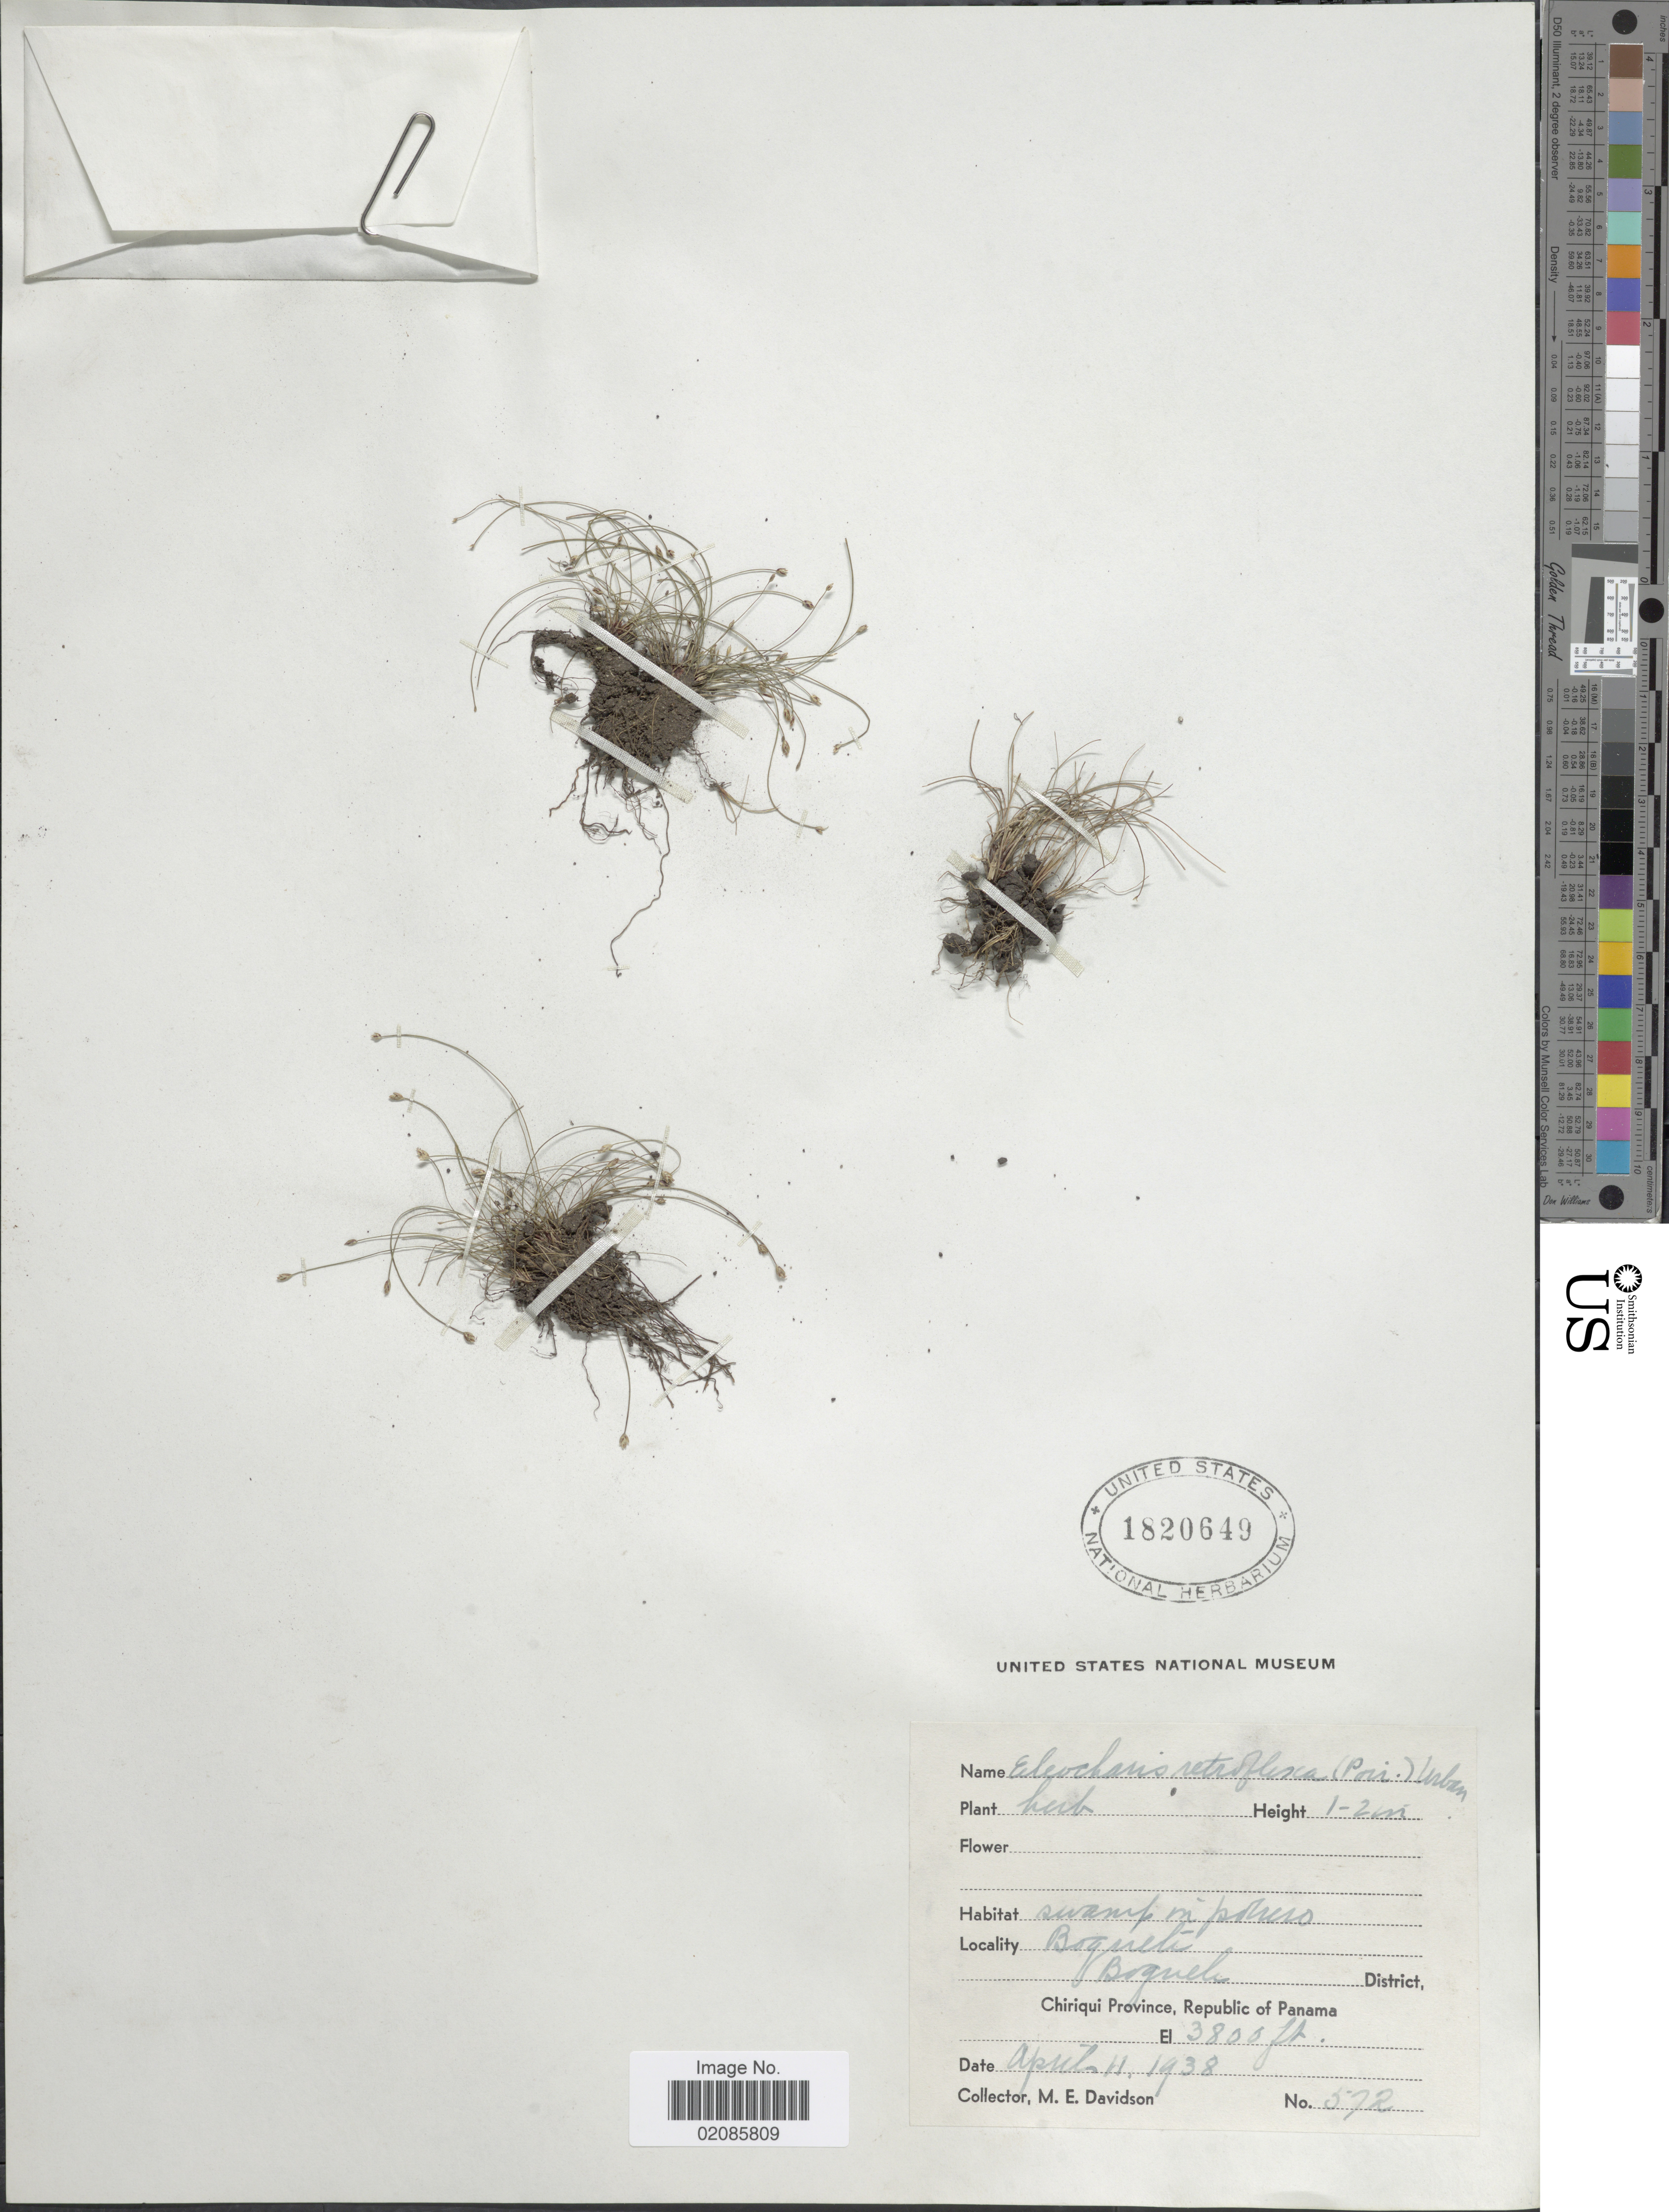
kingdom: Plantae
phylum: Tracheophyta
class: Liliopsida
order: Poales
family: Cyperaceae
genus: Eleocharis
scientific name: Eleocharis retroflexa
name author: (Poir.) Urb.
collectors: M. E. Davidson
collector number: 572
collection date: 1938-04-11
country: Panama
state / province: Chiriqui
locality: Boquete. Boquete District, Chiriqui Province, Republic of Panama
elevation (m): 1158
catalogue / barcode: US 1820649